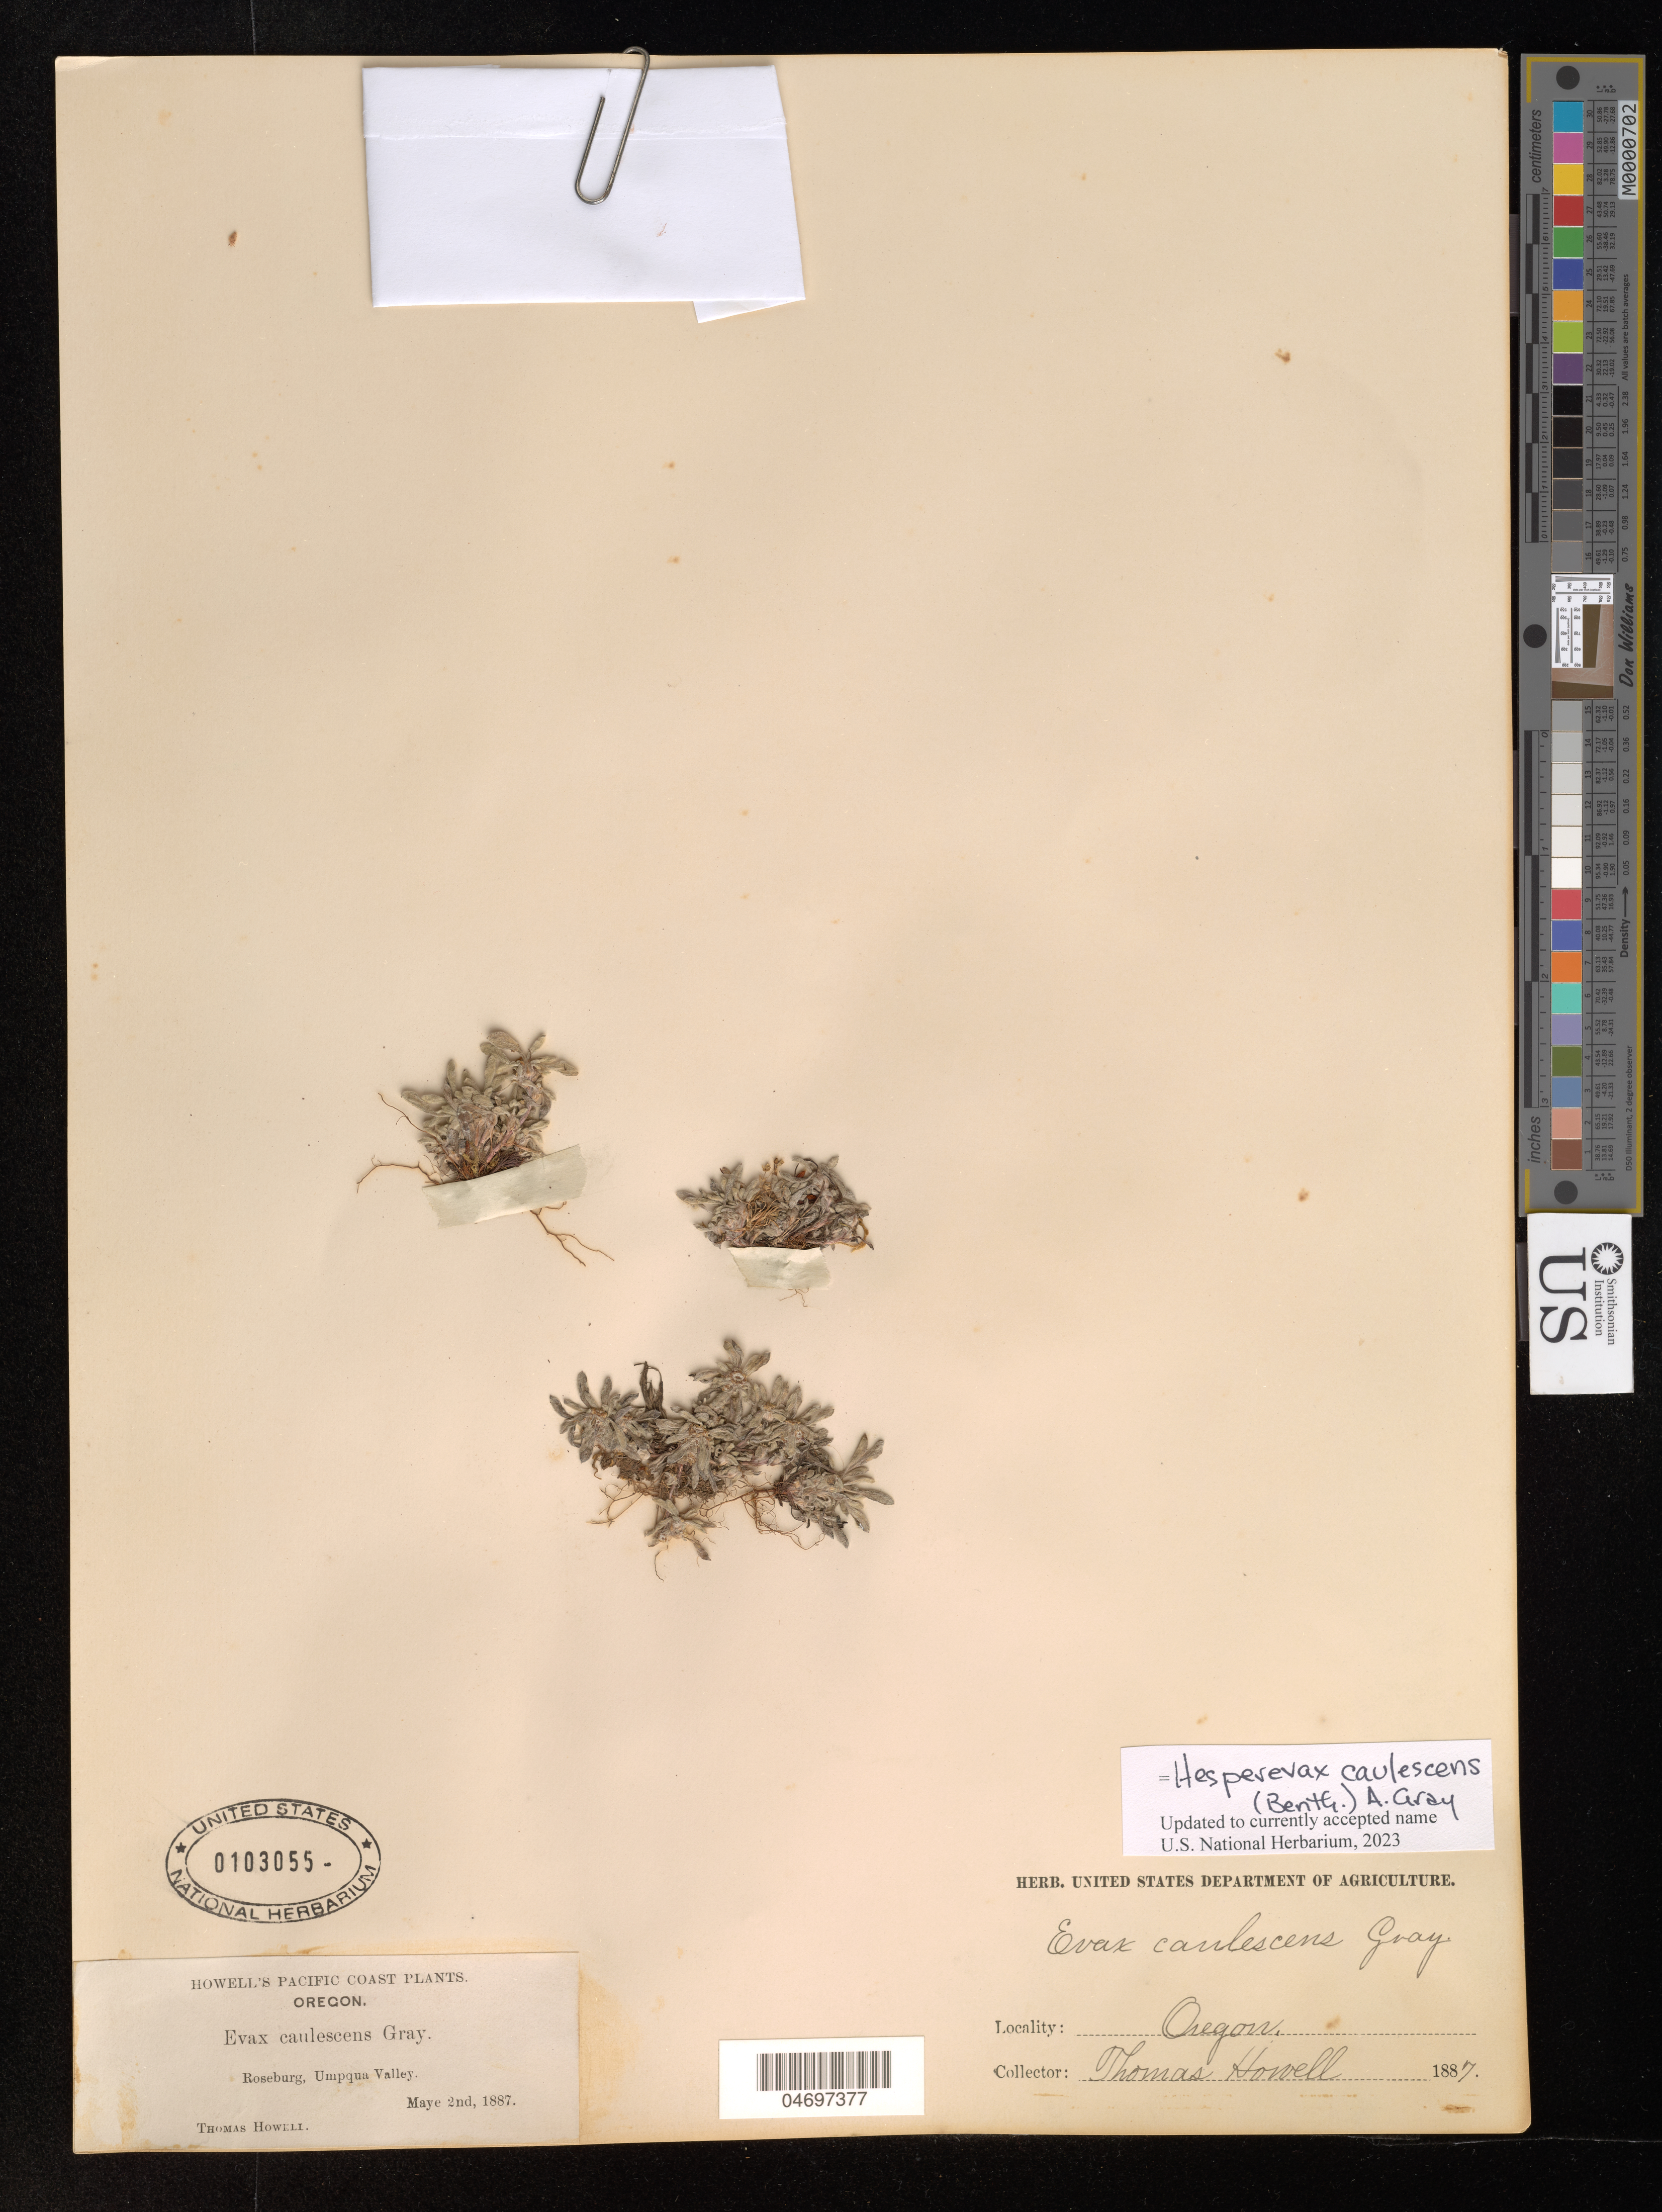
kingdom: Plantae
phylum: Tracheophyta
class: Magnoliopsida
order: Asterales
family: Asteraceae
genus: Hesperevax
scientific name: Hesperevax caulescens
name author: (Benth.) A. Gray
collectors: T. Howell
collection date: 1887-05-02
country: United States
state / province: Oregon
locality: Roseburg, Umpqua Valley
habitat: Pacific Coast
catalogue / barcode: US 103055